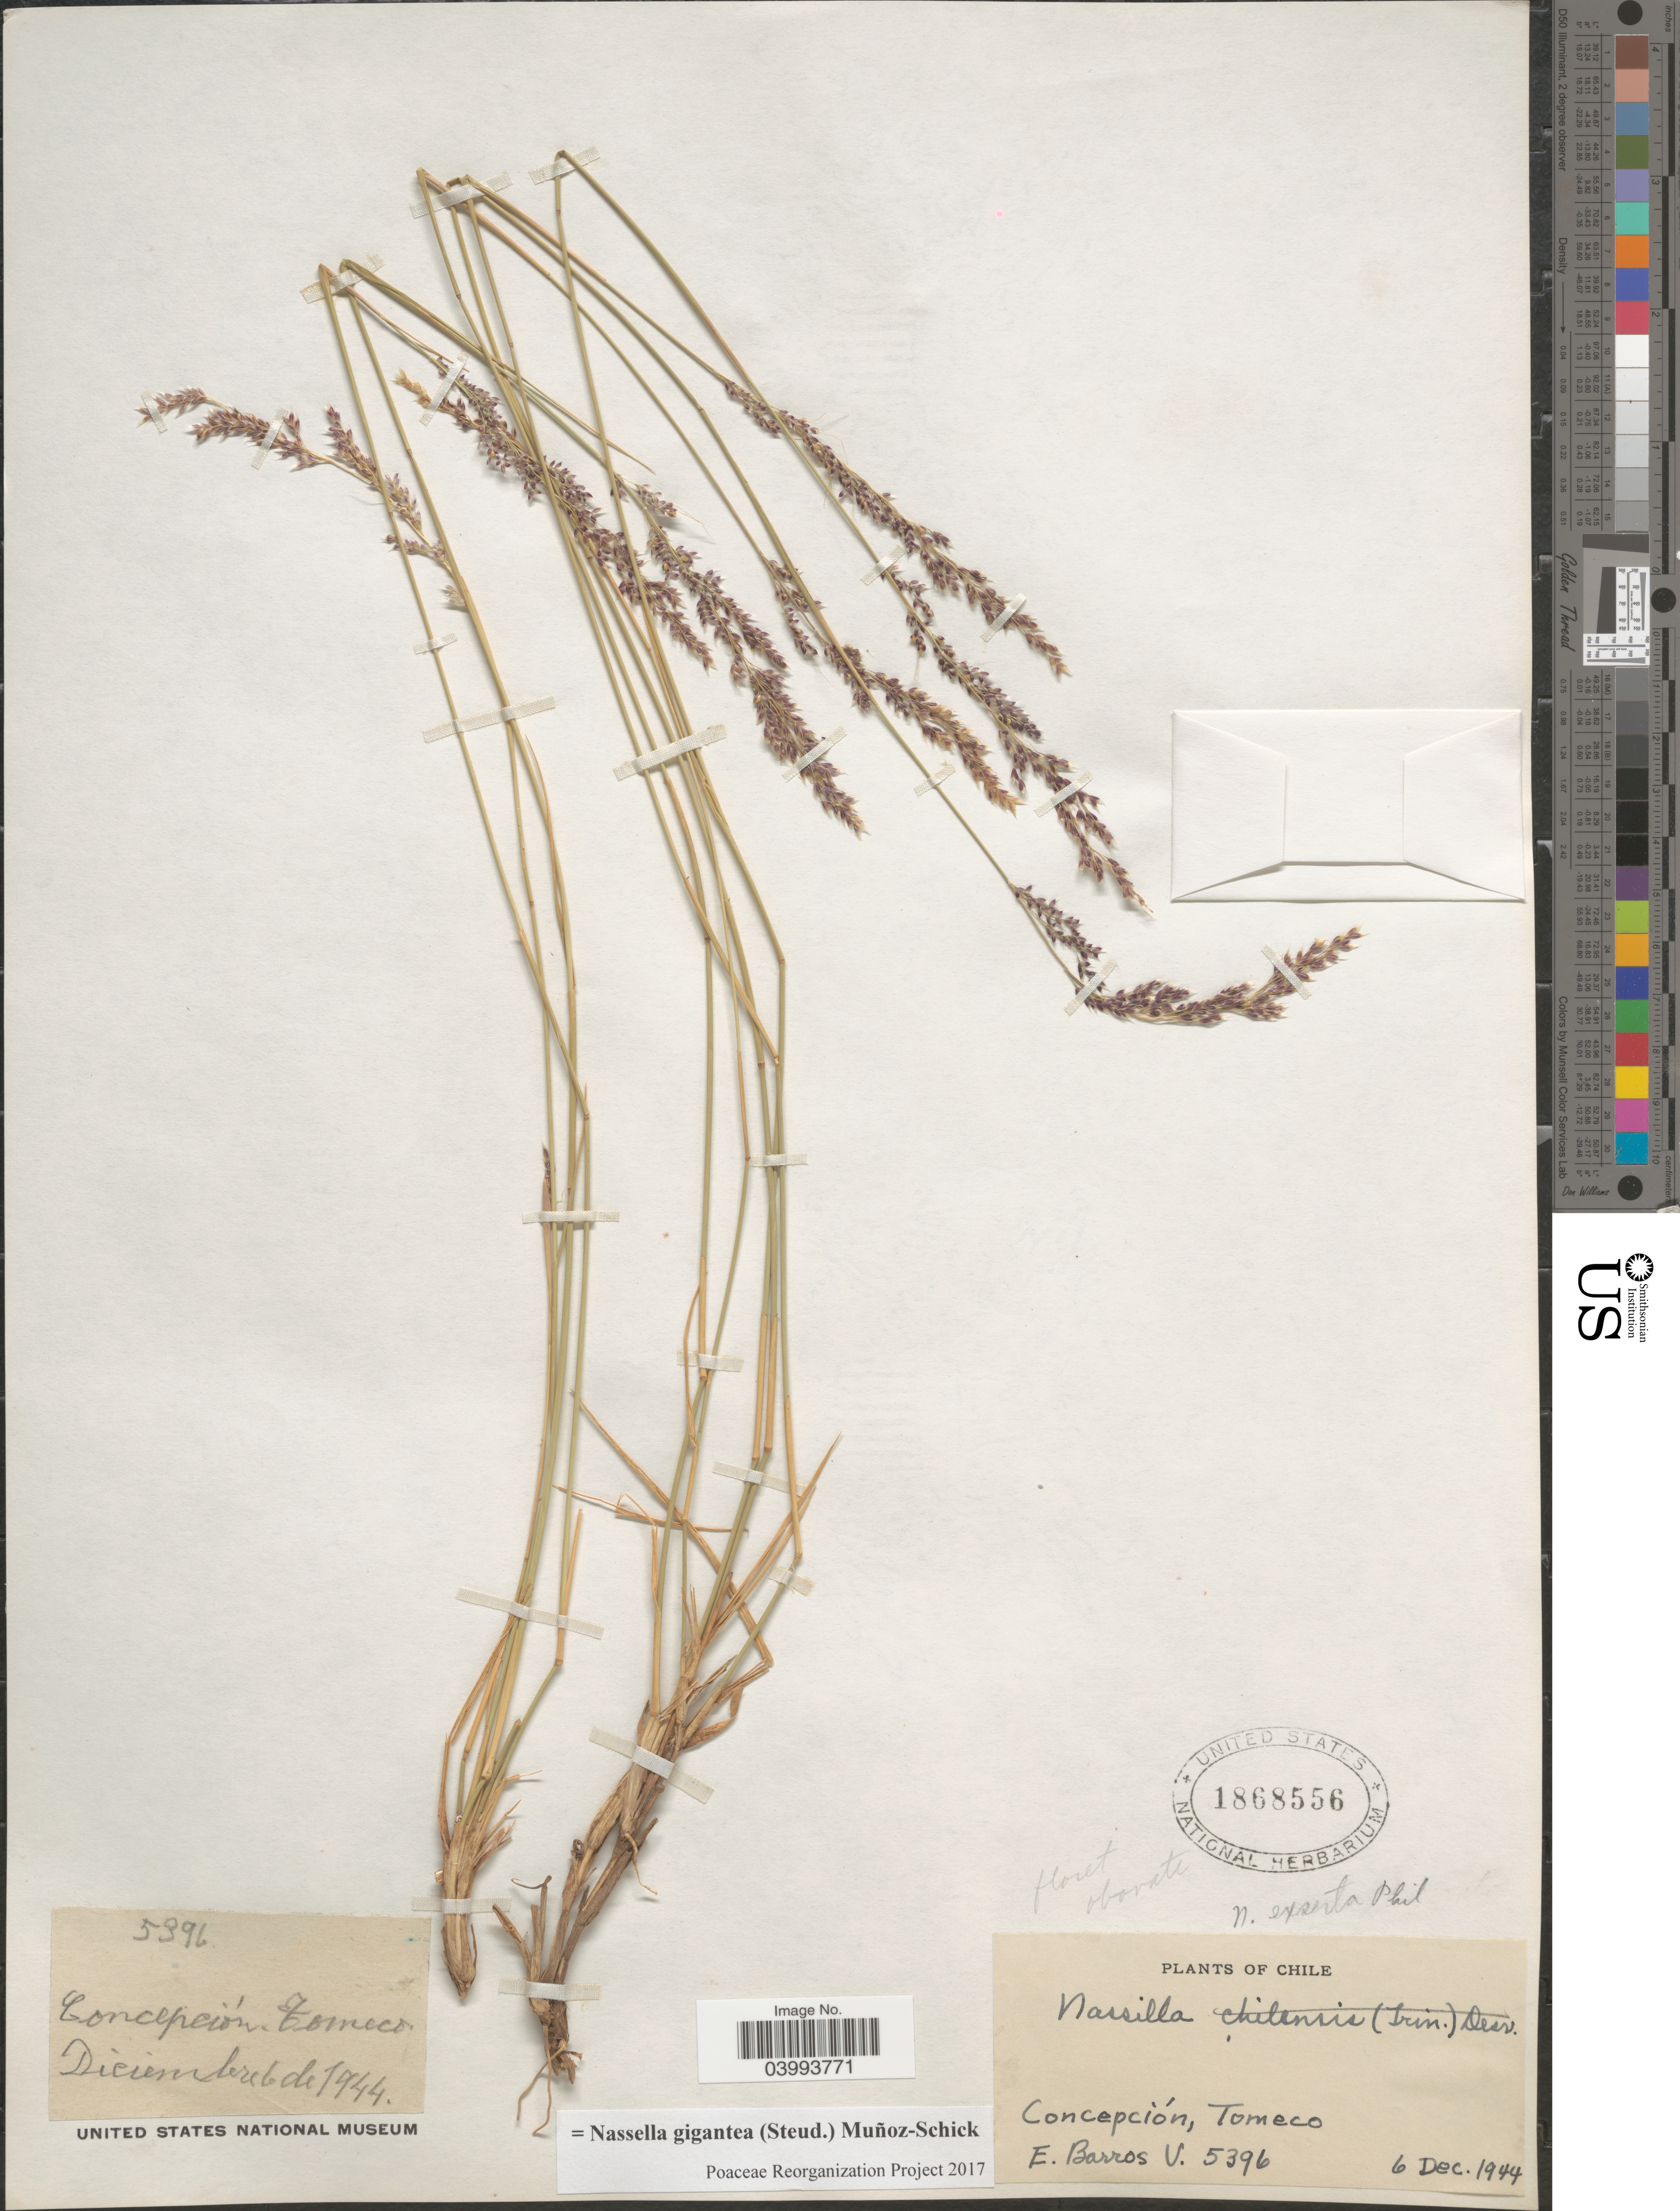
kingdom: Plantae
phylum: Tracheophyta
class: Liliopsida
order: Poales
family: Poaceae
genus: Nassella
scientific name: Nassella gigantea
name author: (Steud.) Muñoz-Schick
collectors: E. Barros V.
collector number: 5396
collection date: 1944-12-06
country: Chile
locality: Concepción, Tomeco.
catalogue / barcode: US 1868556